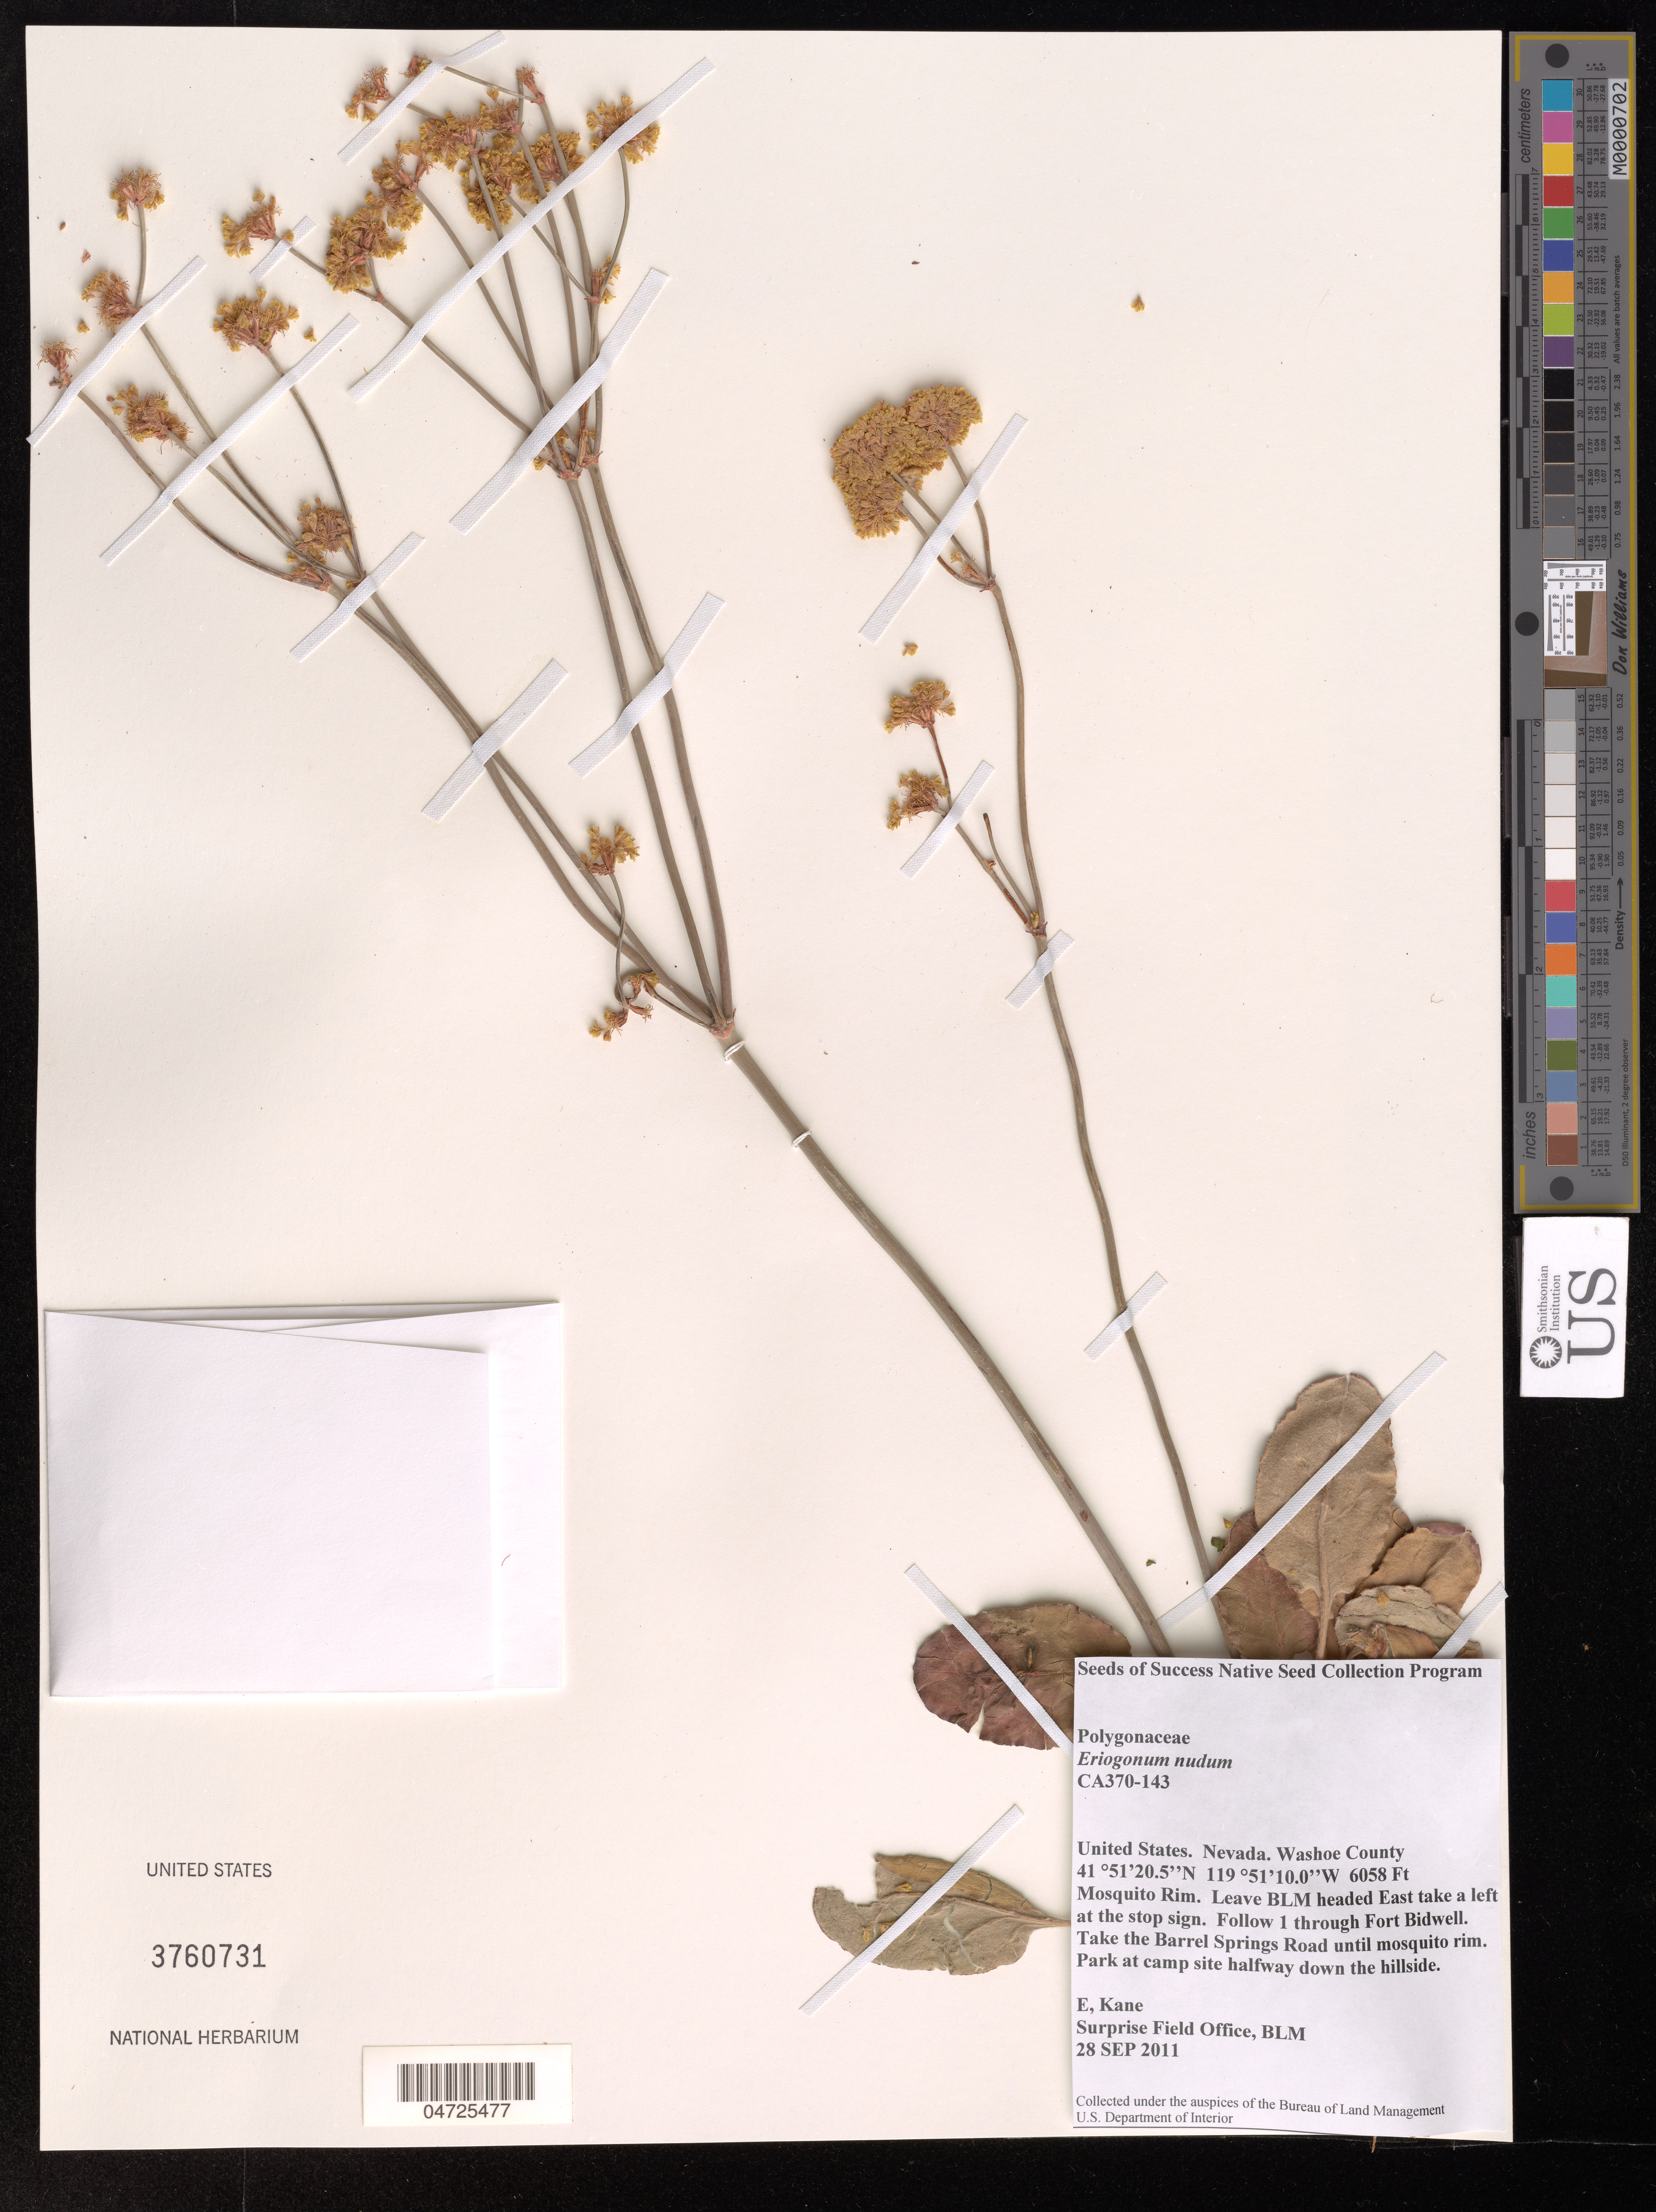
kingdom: Plantae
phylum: Tracheophyta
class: Magnoliopsida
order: Caryophyllales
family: Polygonaceae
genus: Eriogonum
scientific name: Eriogonum nudum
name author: Douglas ex Benth.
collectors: E. Kane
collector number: CA370-143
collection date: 2011-09-28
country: United States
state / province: Nevada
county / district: Washoe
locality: Washoe County. Mosquito Rim. Leave BLM headed East take a left at the stop sign. Follow 1 through Fort Bidwell. Take the Barrel Springs Road until mosquito rim. Park at camp site halfway down the hillside.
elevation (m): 1846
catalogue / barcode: US 3760731